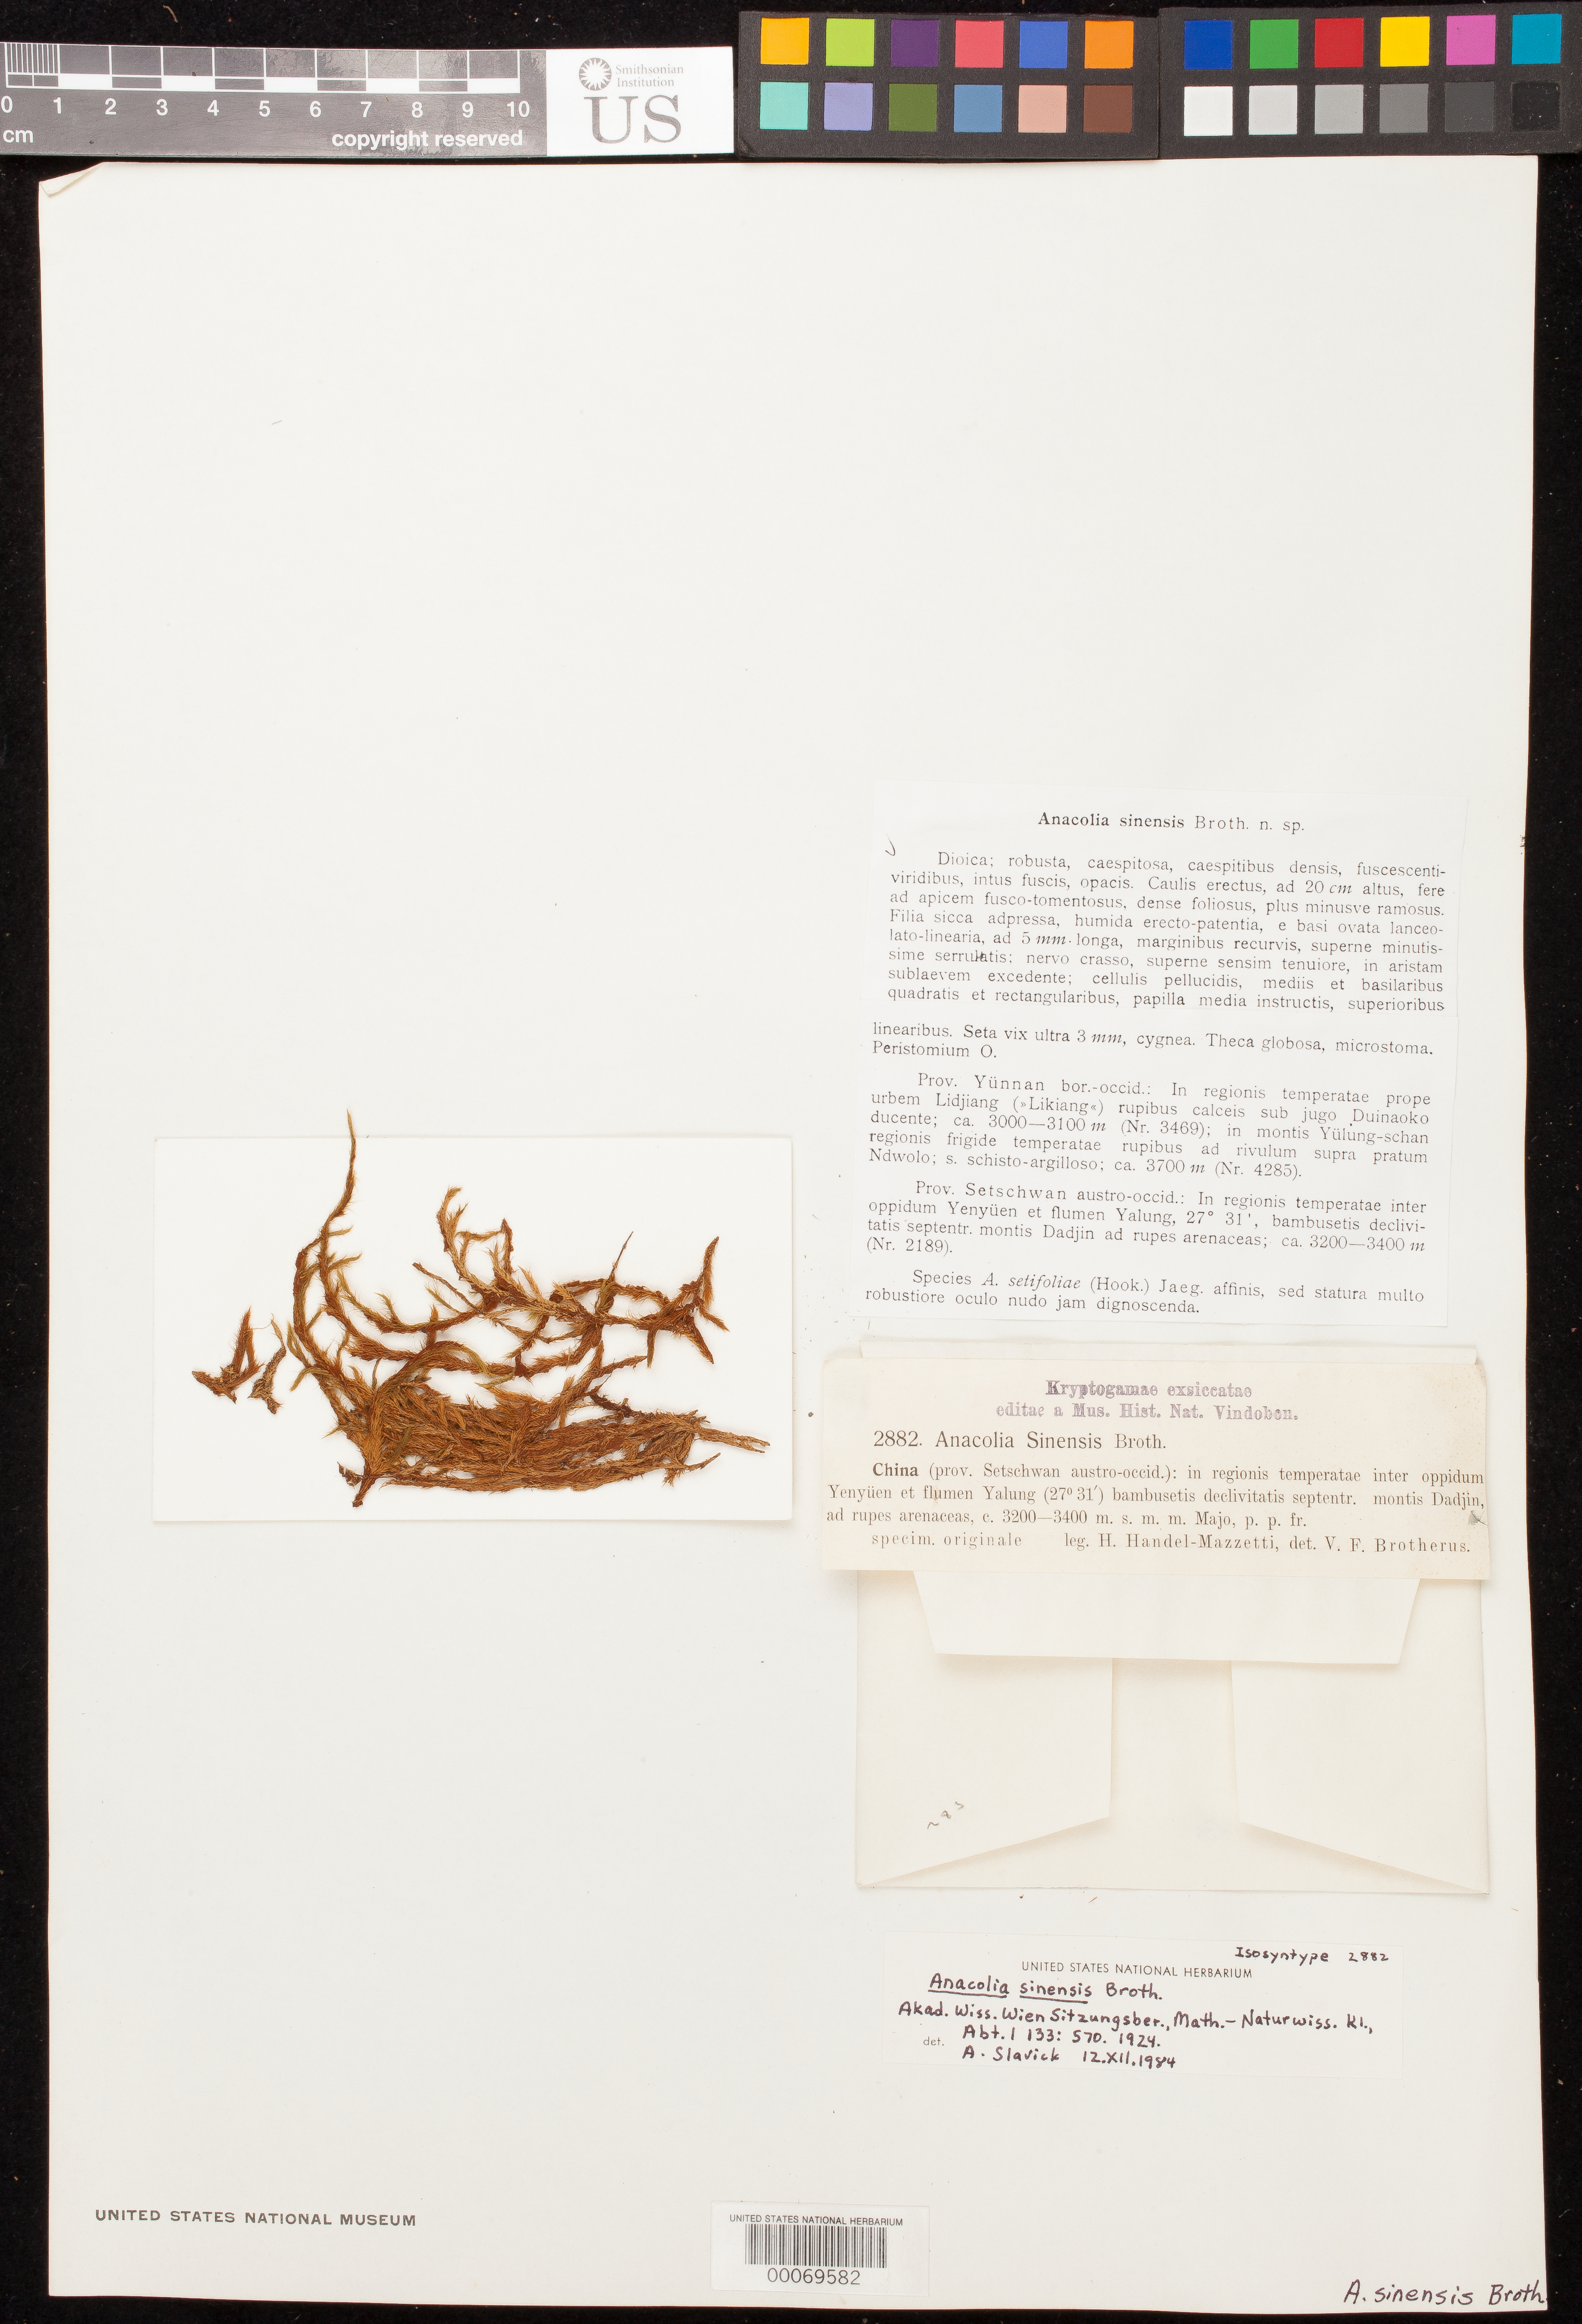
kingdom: Plantae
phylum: Bryophyta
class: Bryopsida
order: Bartramiales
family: Bartramiaceae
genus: Anacolia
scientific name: Anacolia sinensis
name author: Broth.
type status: Isosyntype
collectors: H. Handel-Mazzetti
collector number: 2189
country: China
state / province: Sichuan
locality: Mt. Dadjin, between Yenyuen and Yalung River.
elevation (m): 3200